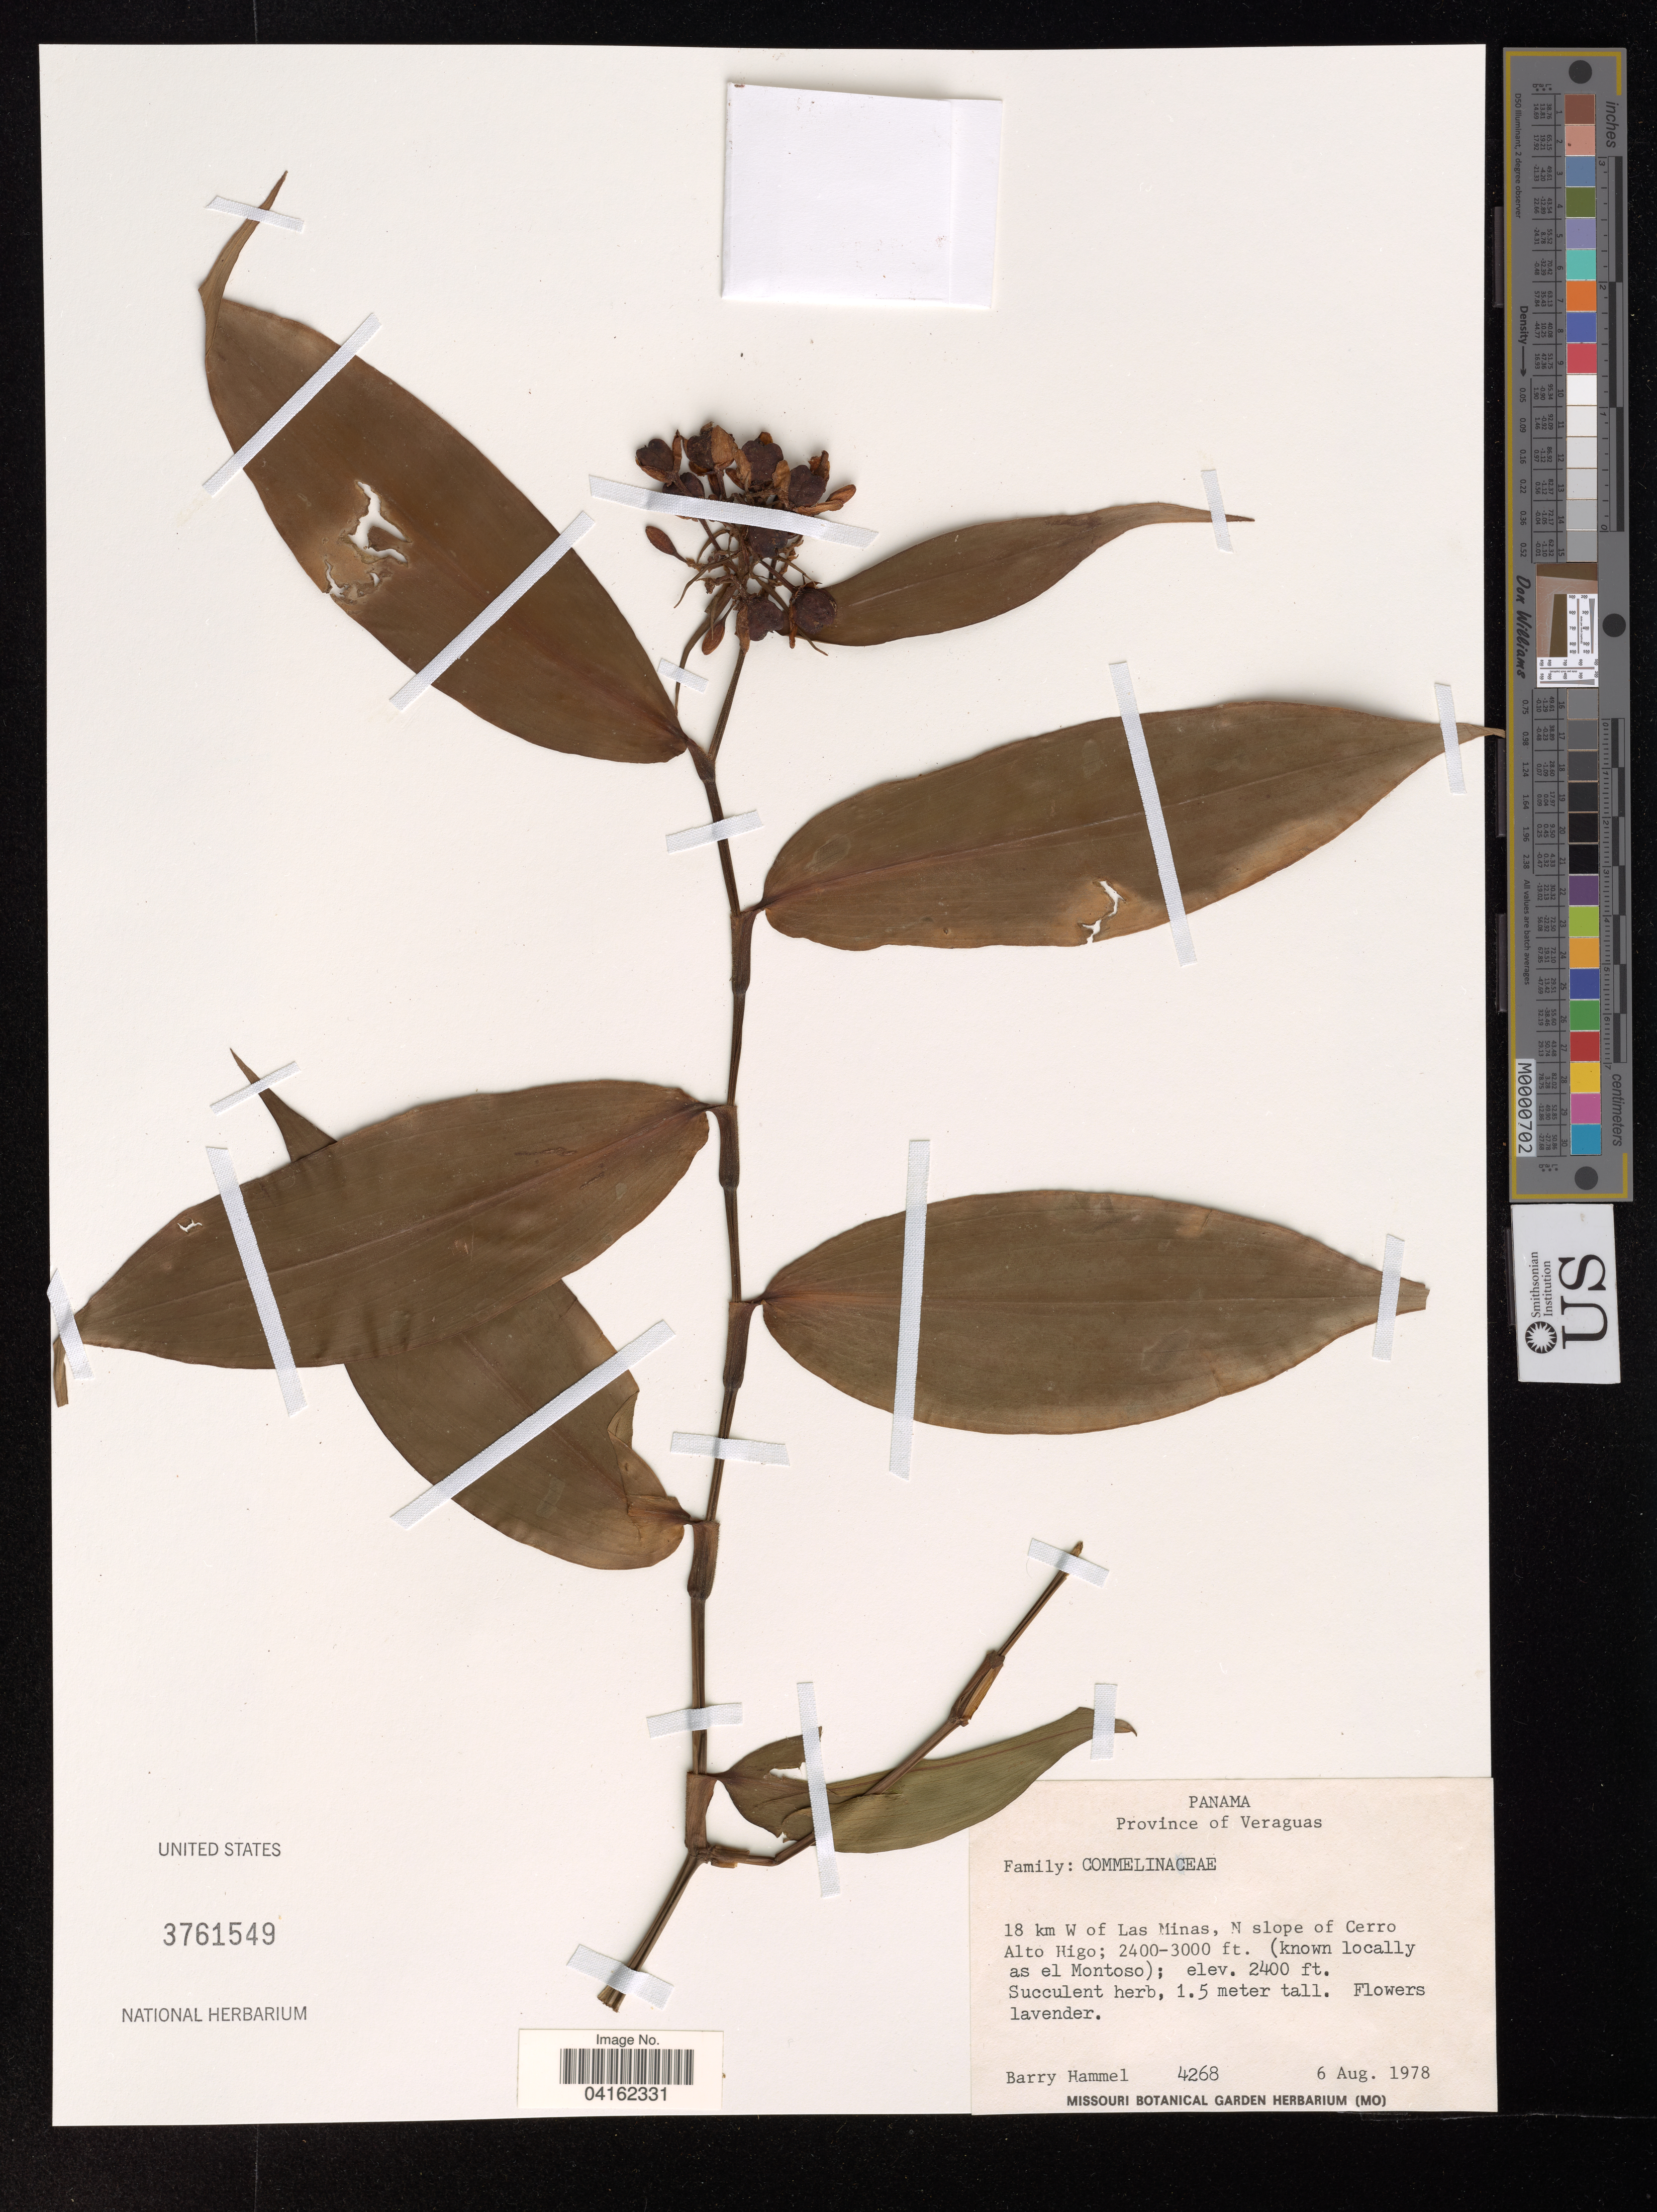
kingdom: Plantae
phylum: Tracheophyta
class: Liliopsida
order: Commelinales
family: Commelinaceae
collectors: B. Hammel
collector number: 4268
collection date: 1978-08-06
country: Panama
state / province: Veraguas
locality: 18 km W of Las Minas, N slope of Cerro Alto Higo, (known locally as el Montoso).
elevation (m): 732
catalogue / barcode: US 3761549